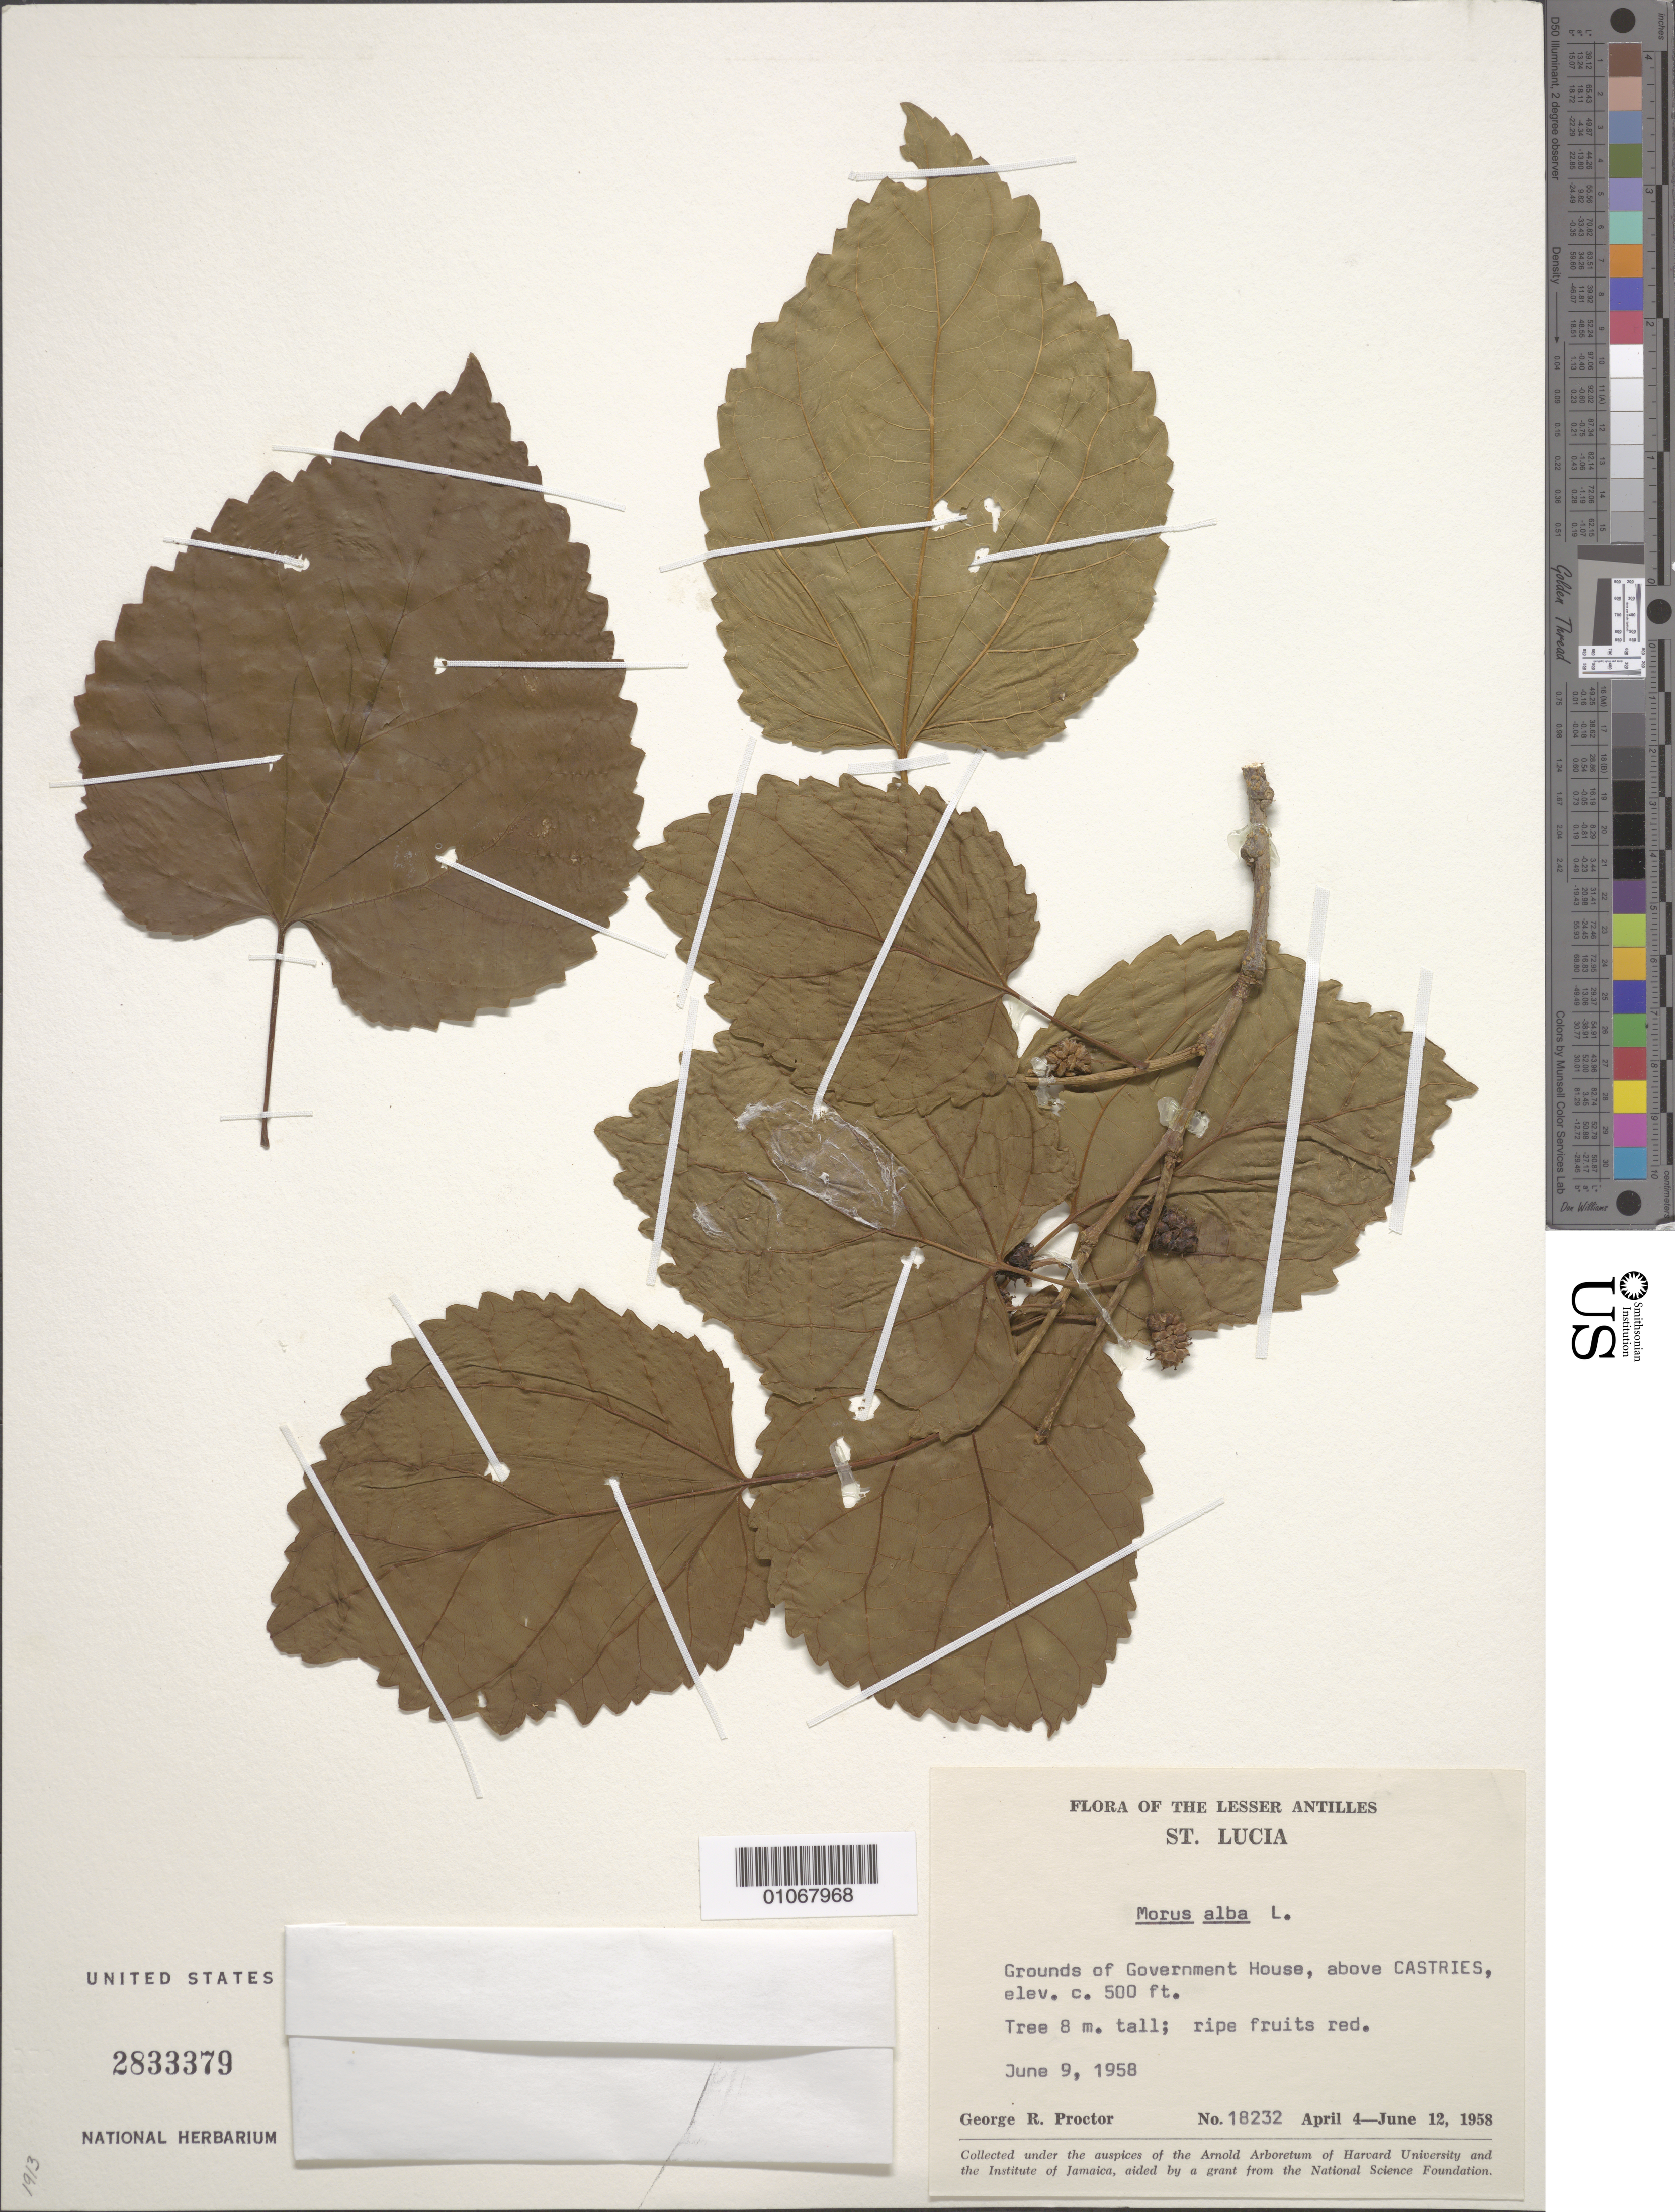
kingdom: Plantae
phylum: Tracheophyta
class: Magnoliopsida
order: Rosales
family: Moraceae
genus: Morus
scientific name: Morus alba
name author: L.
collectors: G. R. Proctor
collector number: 18232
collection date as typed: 04 Apr 1958 to 12 Jun 1958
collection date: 1958-04-04/1958-06-12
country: St. Lucia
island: St. Lucia I.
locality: Grounds of Government house, above Castrires.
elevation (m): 152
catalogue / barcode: US 2833379